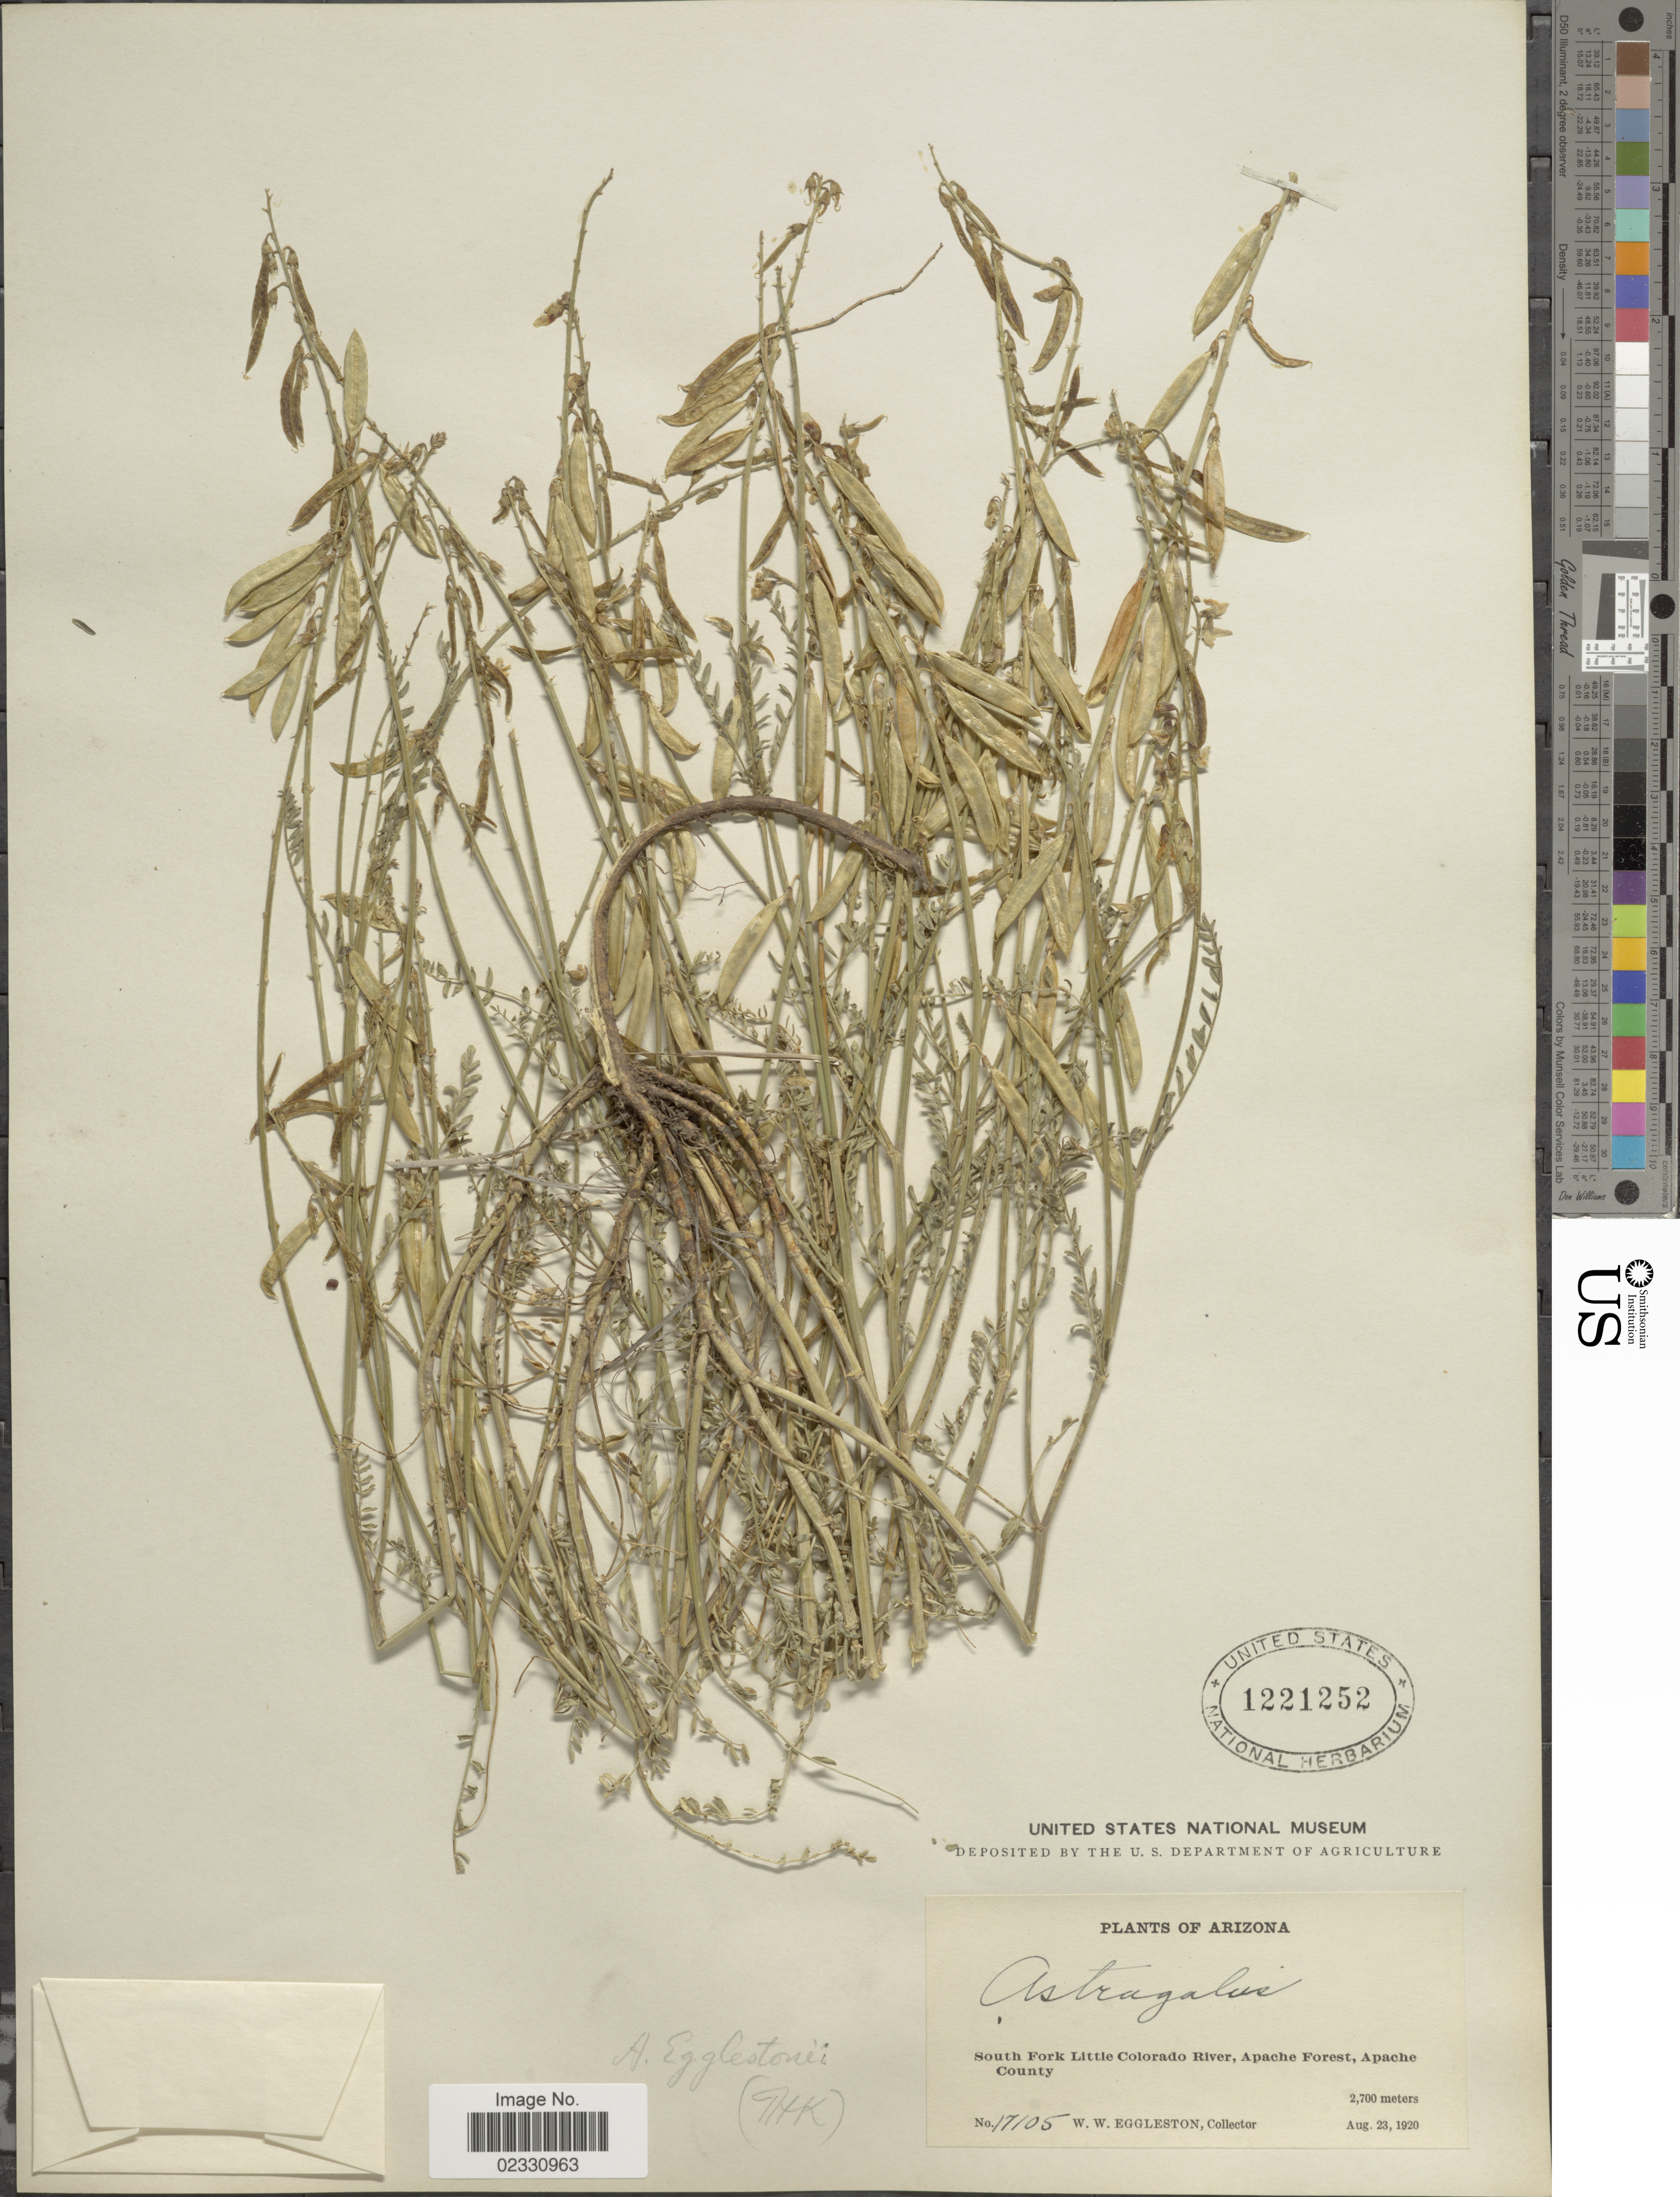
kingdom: Plantae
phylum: Tracheophyta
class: Magnoliopsida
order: Fabales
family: Fabaceae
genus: Astragalus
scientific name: Astragalus egglestonii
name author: (Rydb.) Kearney & Peebles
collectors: W. W. Eggleston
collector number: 17105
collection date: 1920-08-23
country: United States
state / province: Arizona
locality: South Fork Little Colorado River, Apache County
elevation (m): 2700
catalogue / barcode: US 1221252